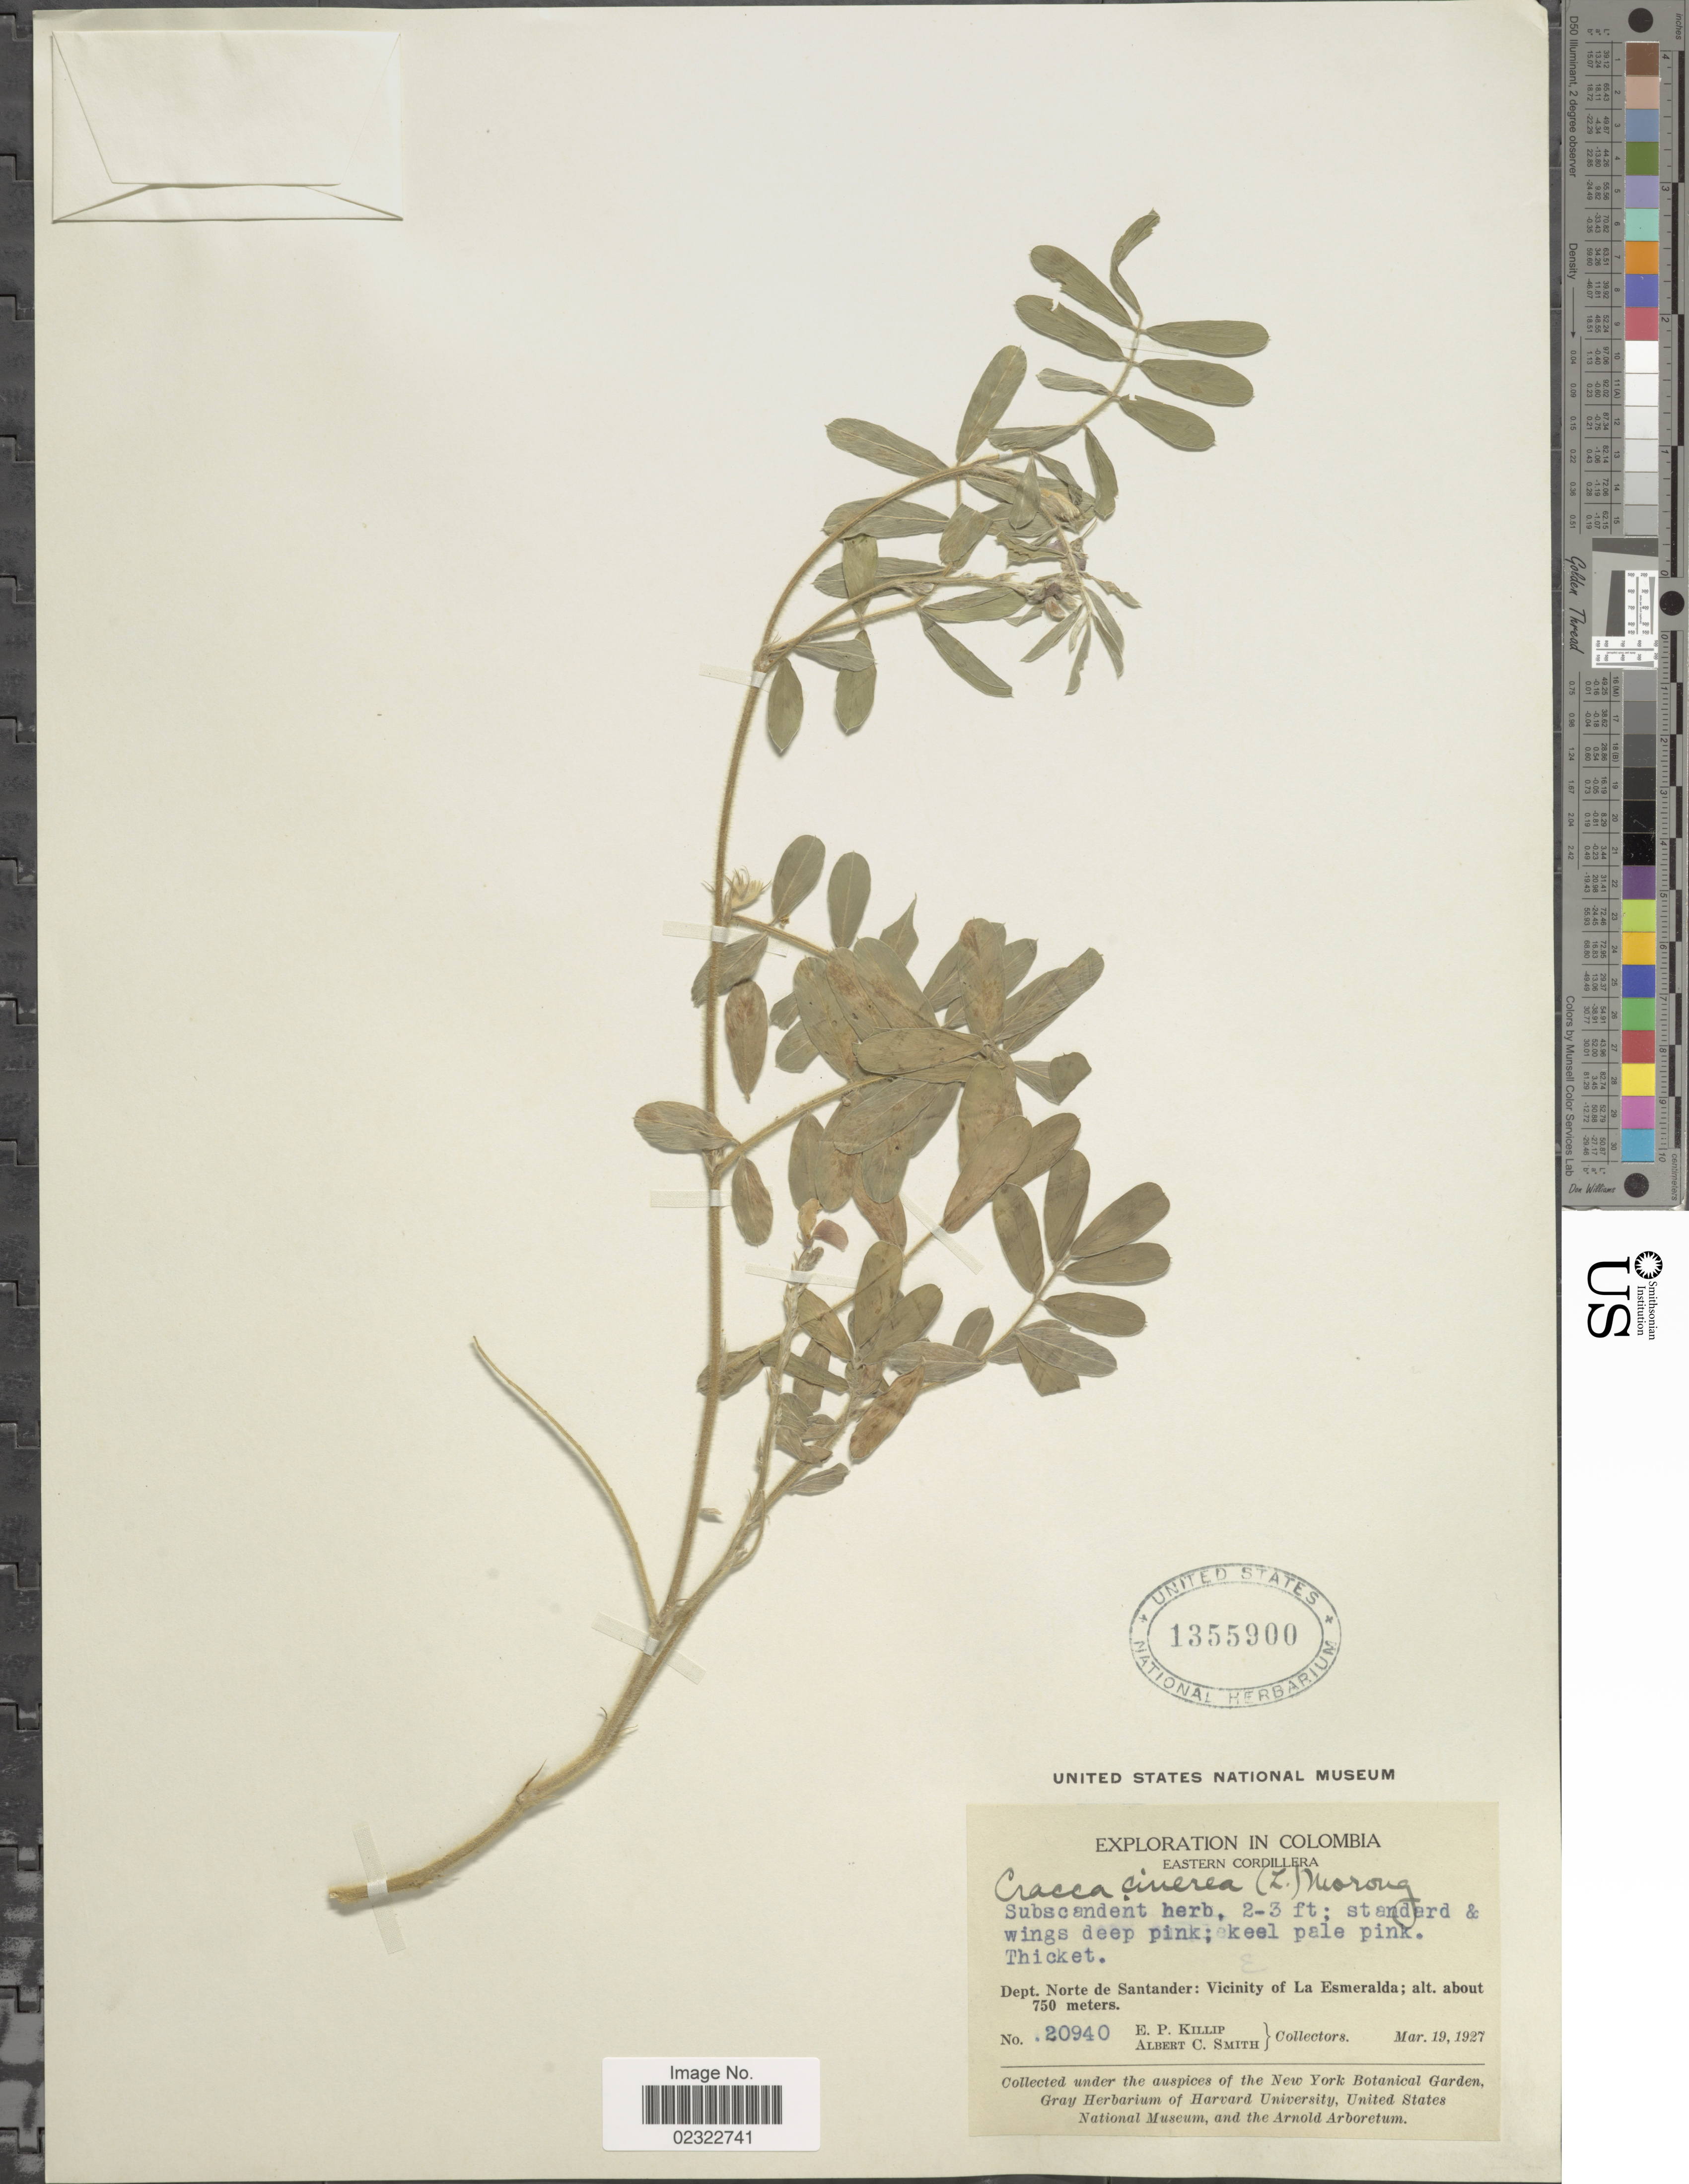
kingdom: Plantae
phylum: Tracheophyta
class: Magnoliopsida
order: Fabales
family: Fabaceae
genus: Tephrosia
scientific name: Tephrosia cinerea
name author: (L.) Pers.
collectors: E. P. Killip & A. C. Smith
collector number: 20940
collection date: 1927-03-19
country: Colombia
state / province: Norte de Santander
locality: Eastern Cordillera. Vicinity of La Esmeralda.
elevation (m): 750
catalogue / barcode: US 1355900